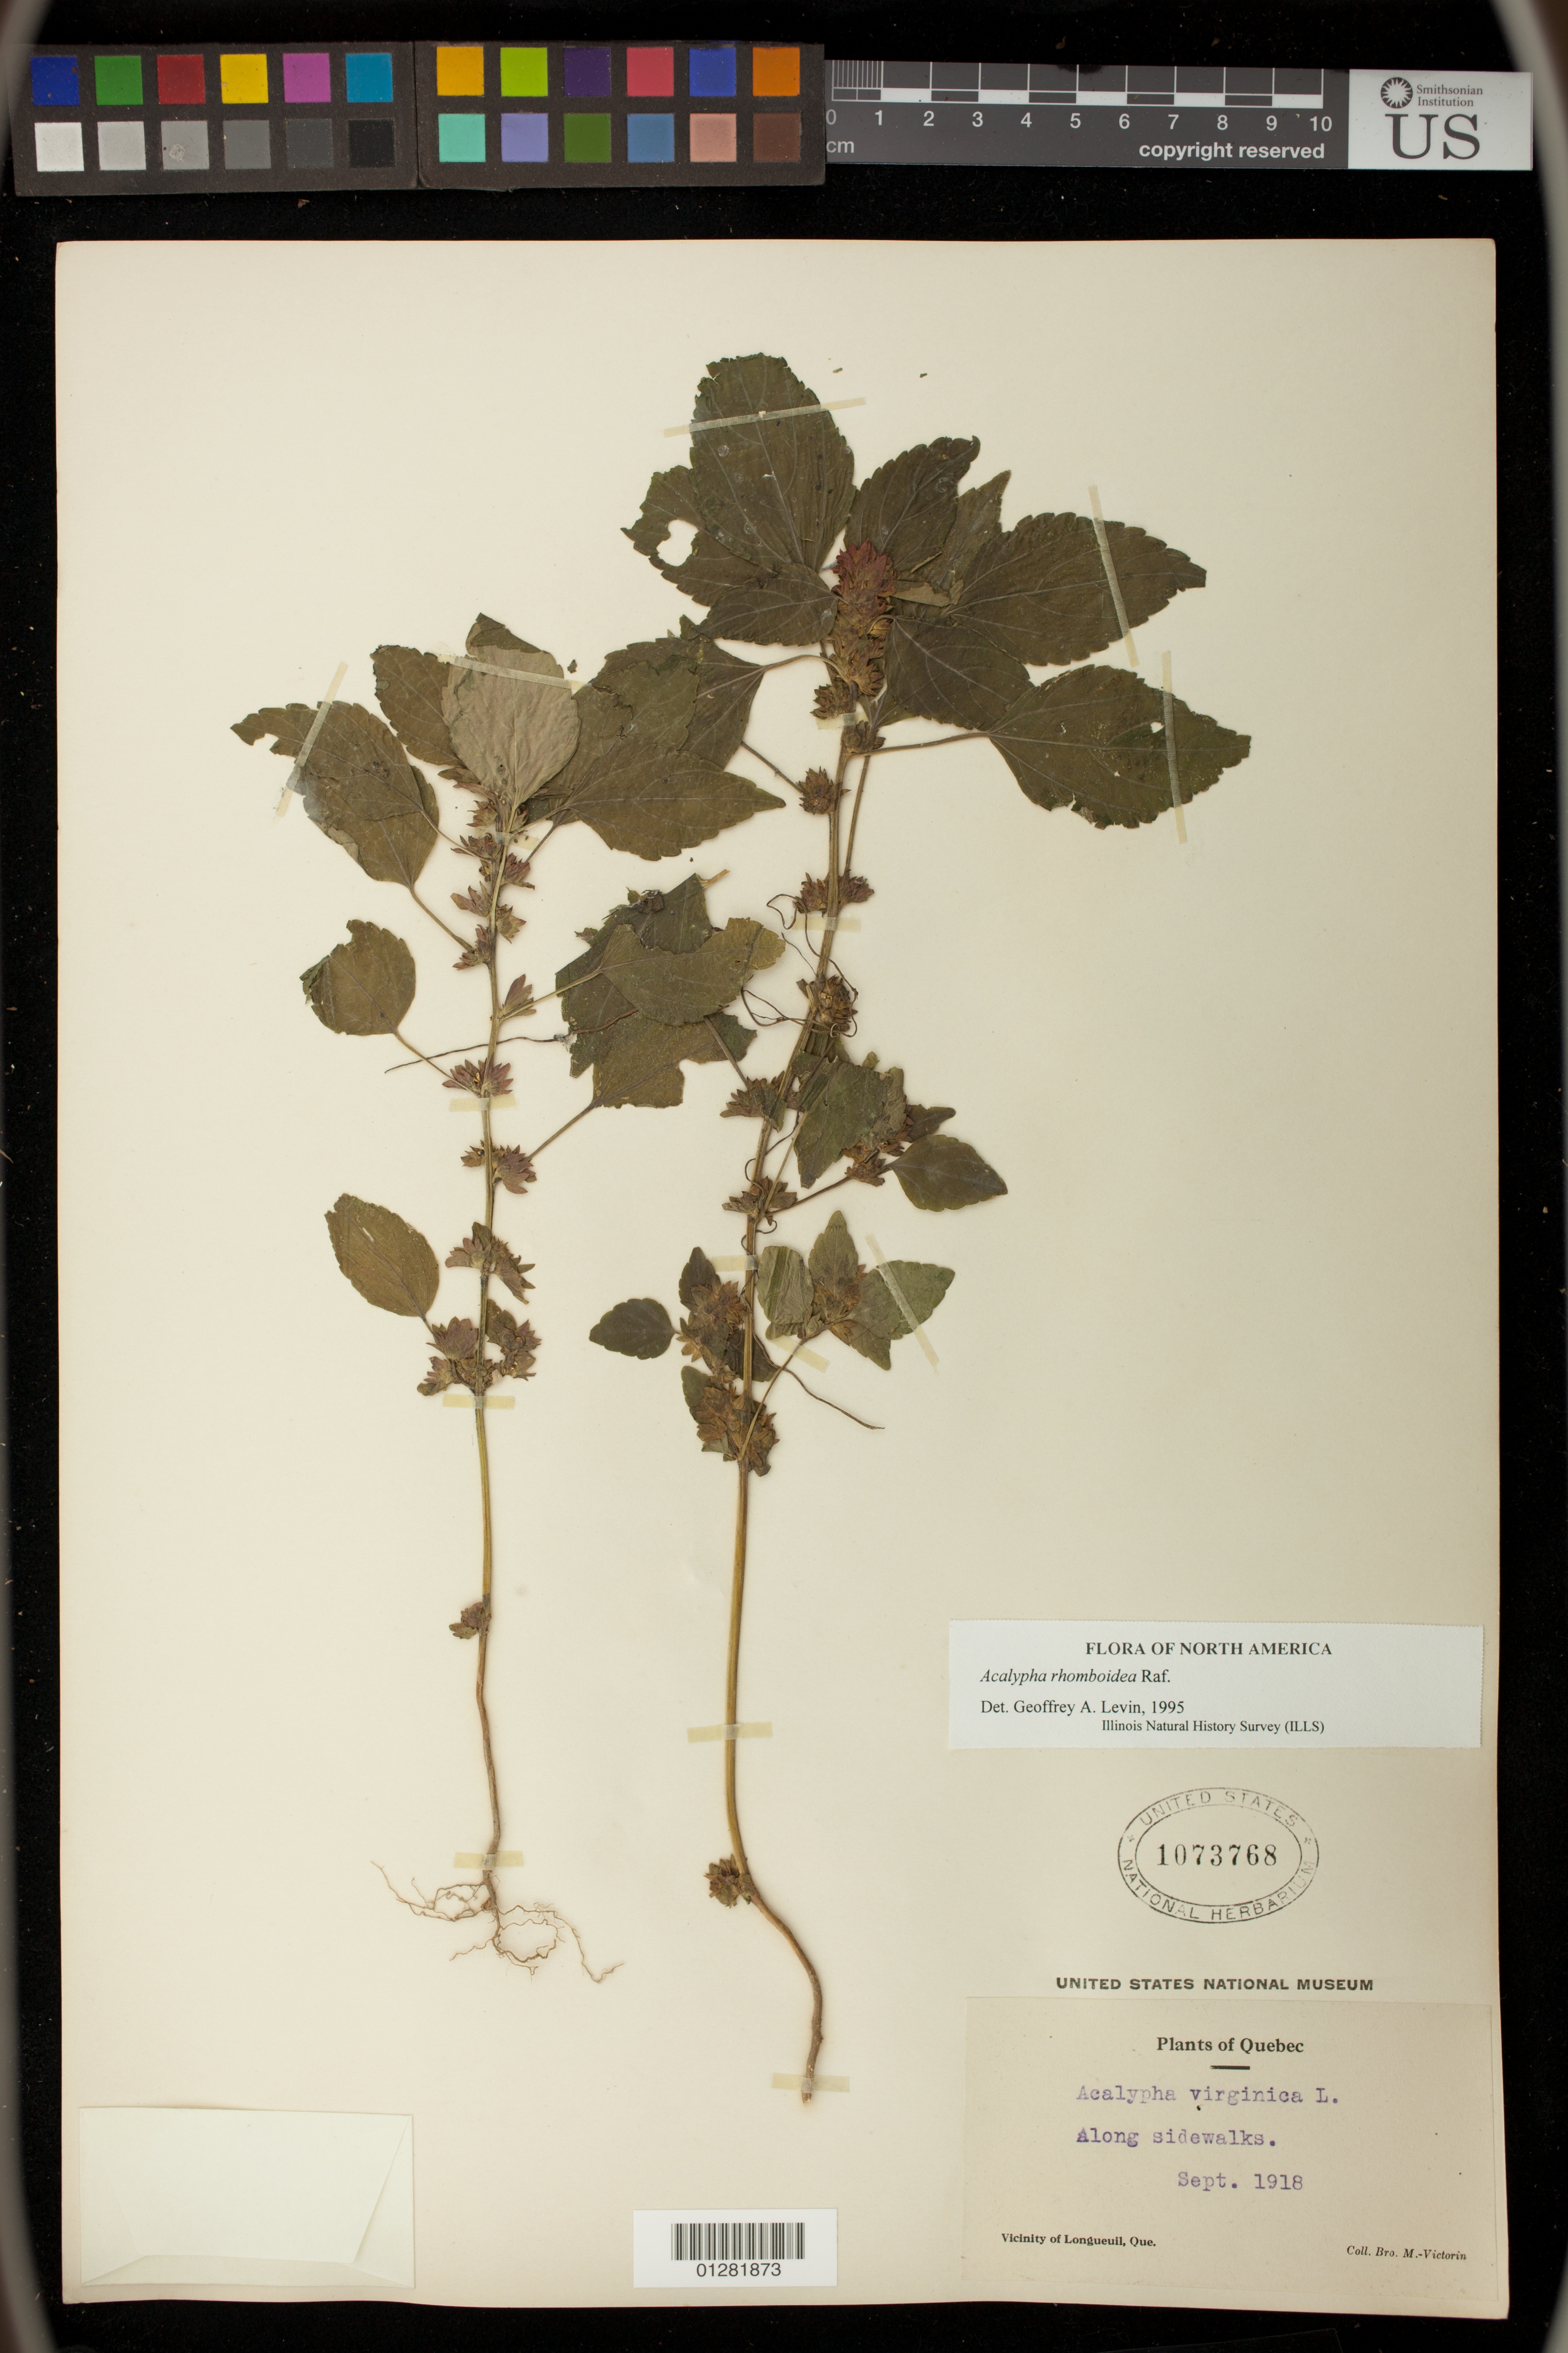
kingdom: Plantae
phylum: Tracheophyta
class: Magnoliopsida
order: Malpighiales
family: Euphorbiaceae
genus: Acalypha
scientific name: Acalypha rhomboidea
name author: Raf.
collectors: B. Victorin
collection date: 1918-09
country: Canada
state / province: Quebec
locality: Vicinity of Longueuil, Quebec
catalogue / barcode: US 1073768